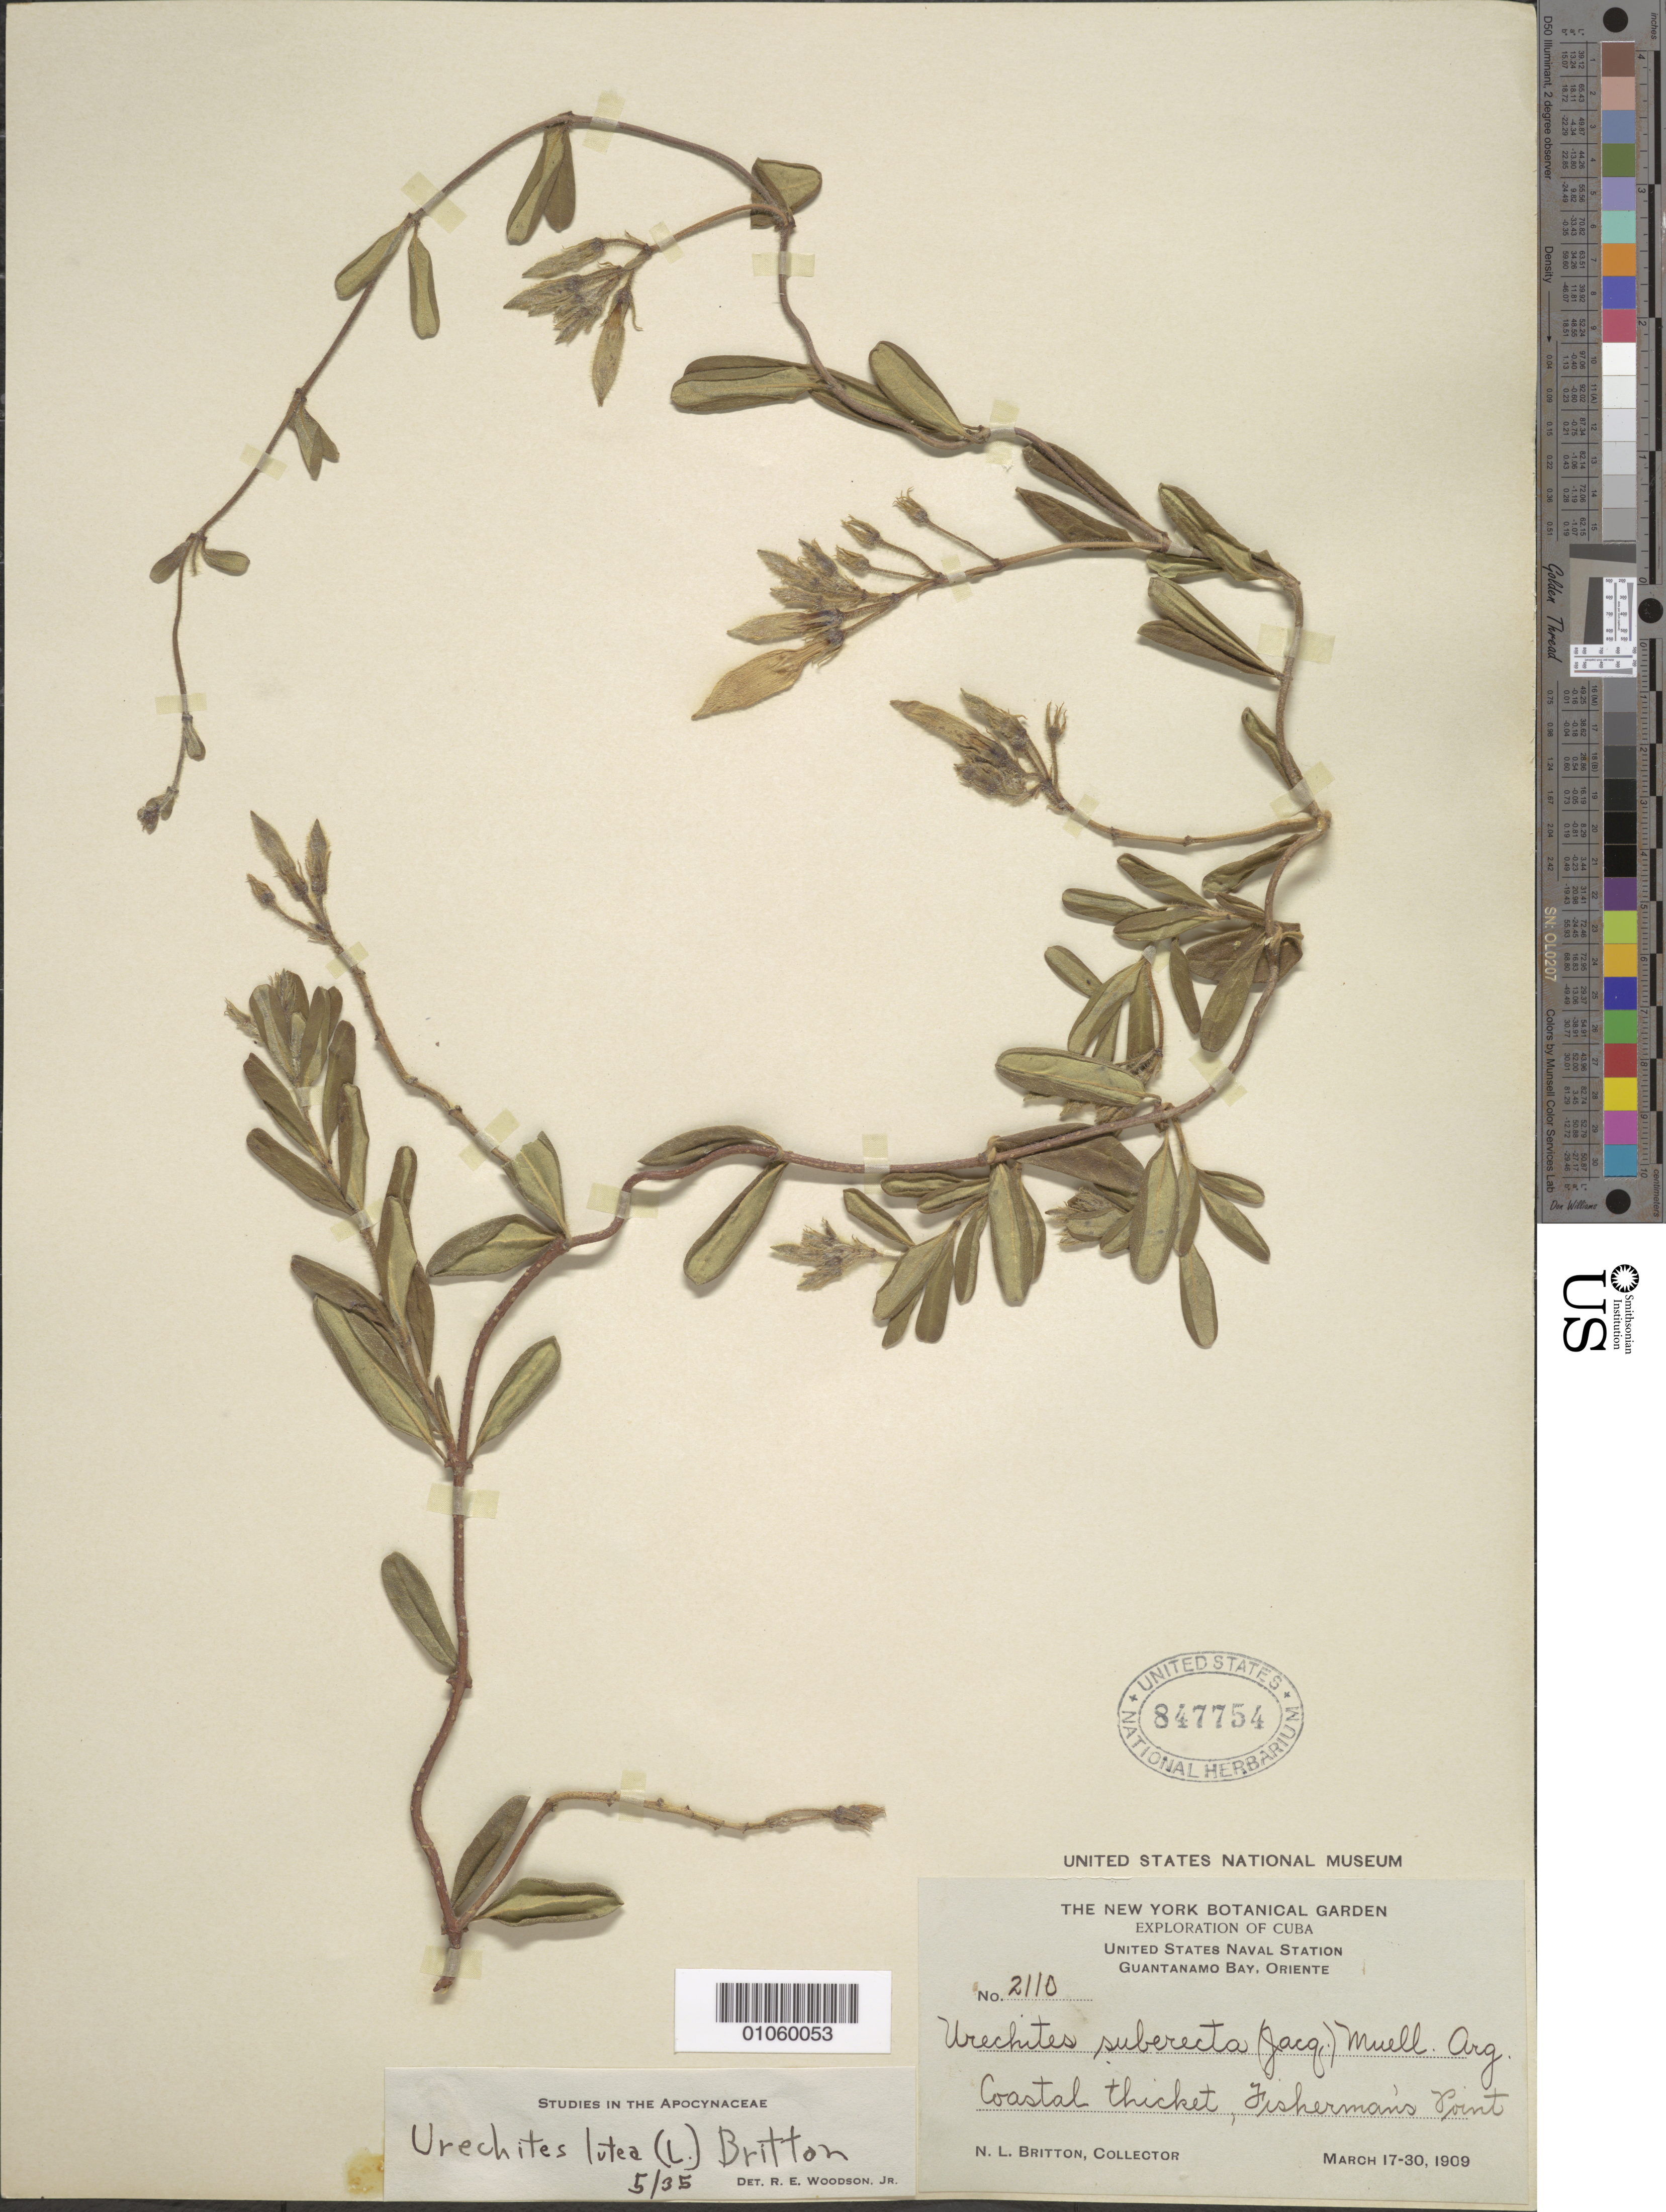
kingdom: Plantae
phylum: Tracheophyta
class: Magnoliopsida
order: Gentianales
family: Apocynaceae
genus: Urechites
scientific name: Urechites lutea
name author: (L.) Britton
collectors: N. Britton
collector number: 2110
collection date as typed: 17 Mar 1909 to 30 Mar 1909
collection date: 1909-03-17/1909-03-30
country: Cuba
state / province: Guantánamo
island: Cuba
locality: Fisherman's Point; Guantánamo Bay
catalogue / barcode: US 847754